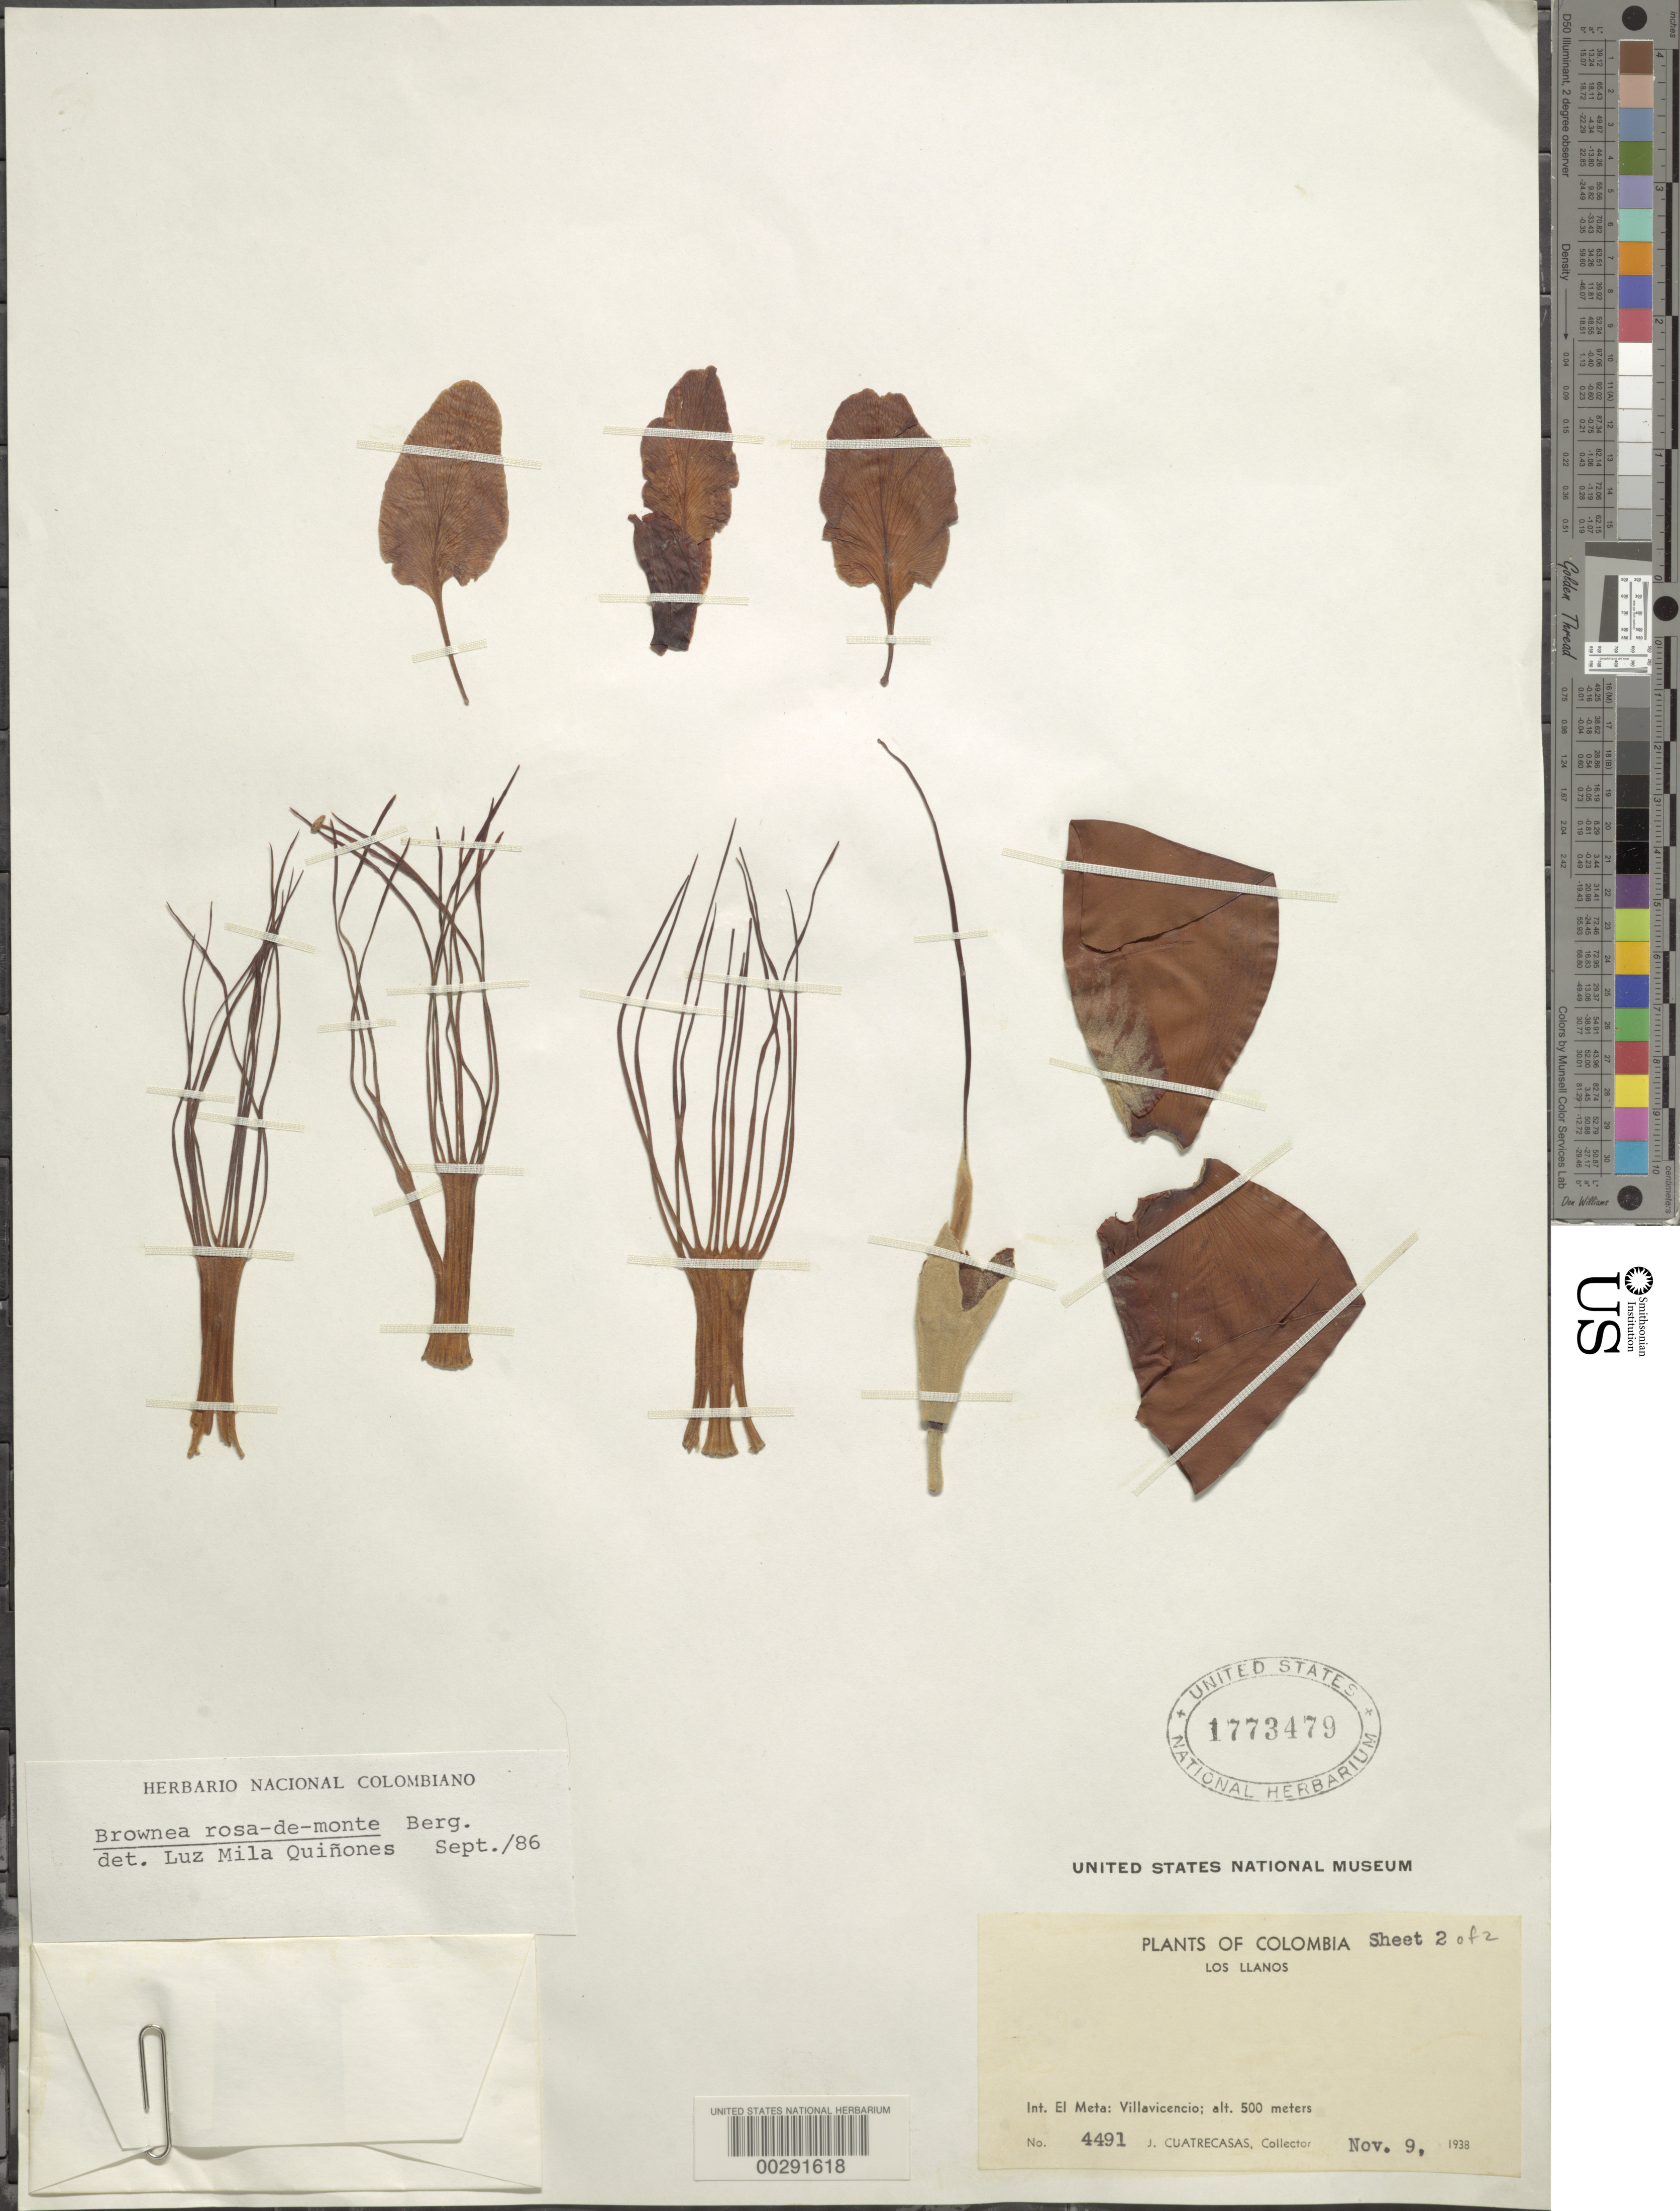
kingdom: Plantae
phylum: Tracheophyta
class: Magnoliopsida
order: Fabales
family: Fabaceae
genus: Brownea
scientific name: Brownea rosa-de-monte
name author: P.J. Bergius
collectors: J. Cuatrecasas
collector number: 4491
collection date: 1938-11-09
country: Colombia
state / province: Meta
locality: Los Llanos. Int. El Meta: Villavicencio.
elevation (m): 500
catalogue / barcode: US 1773479